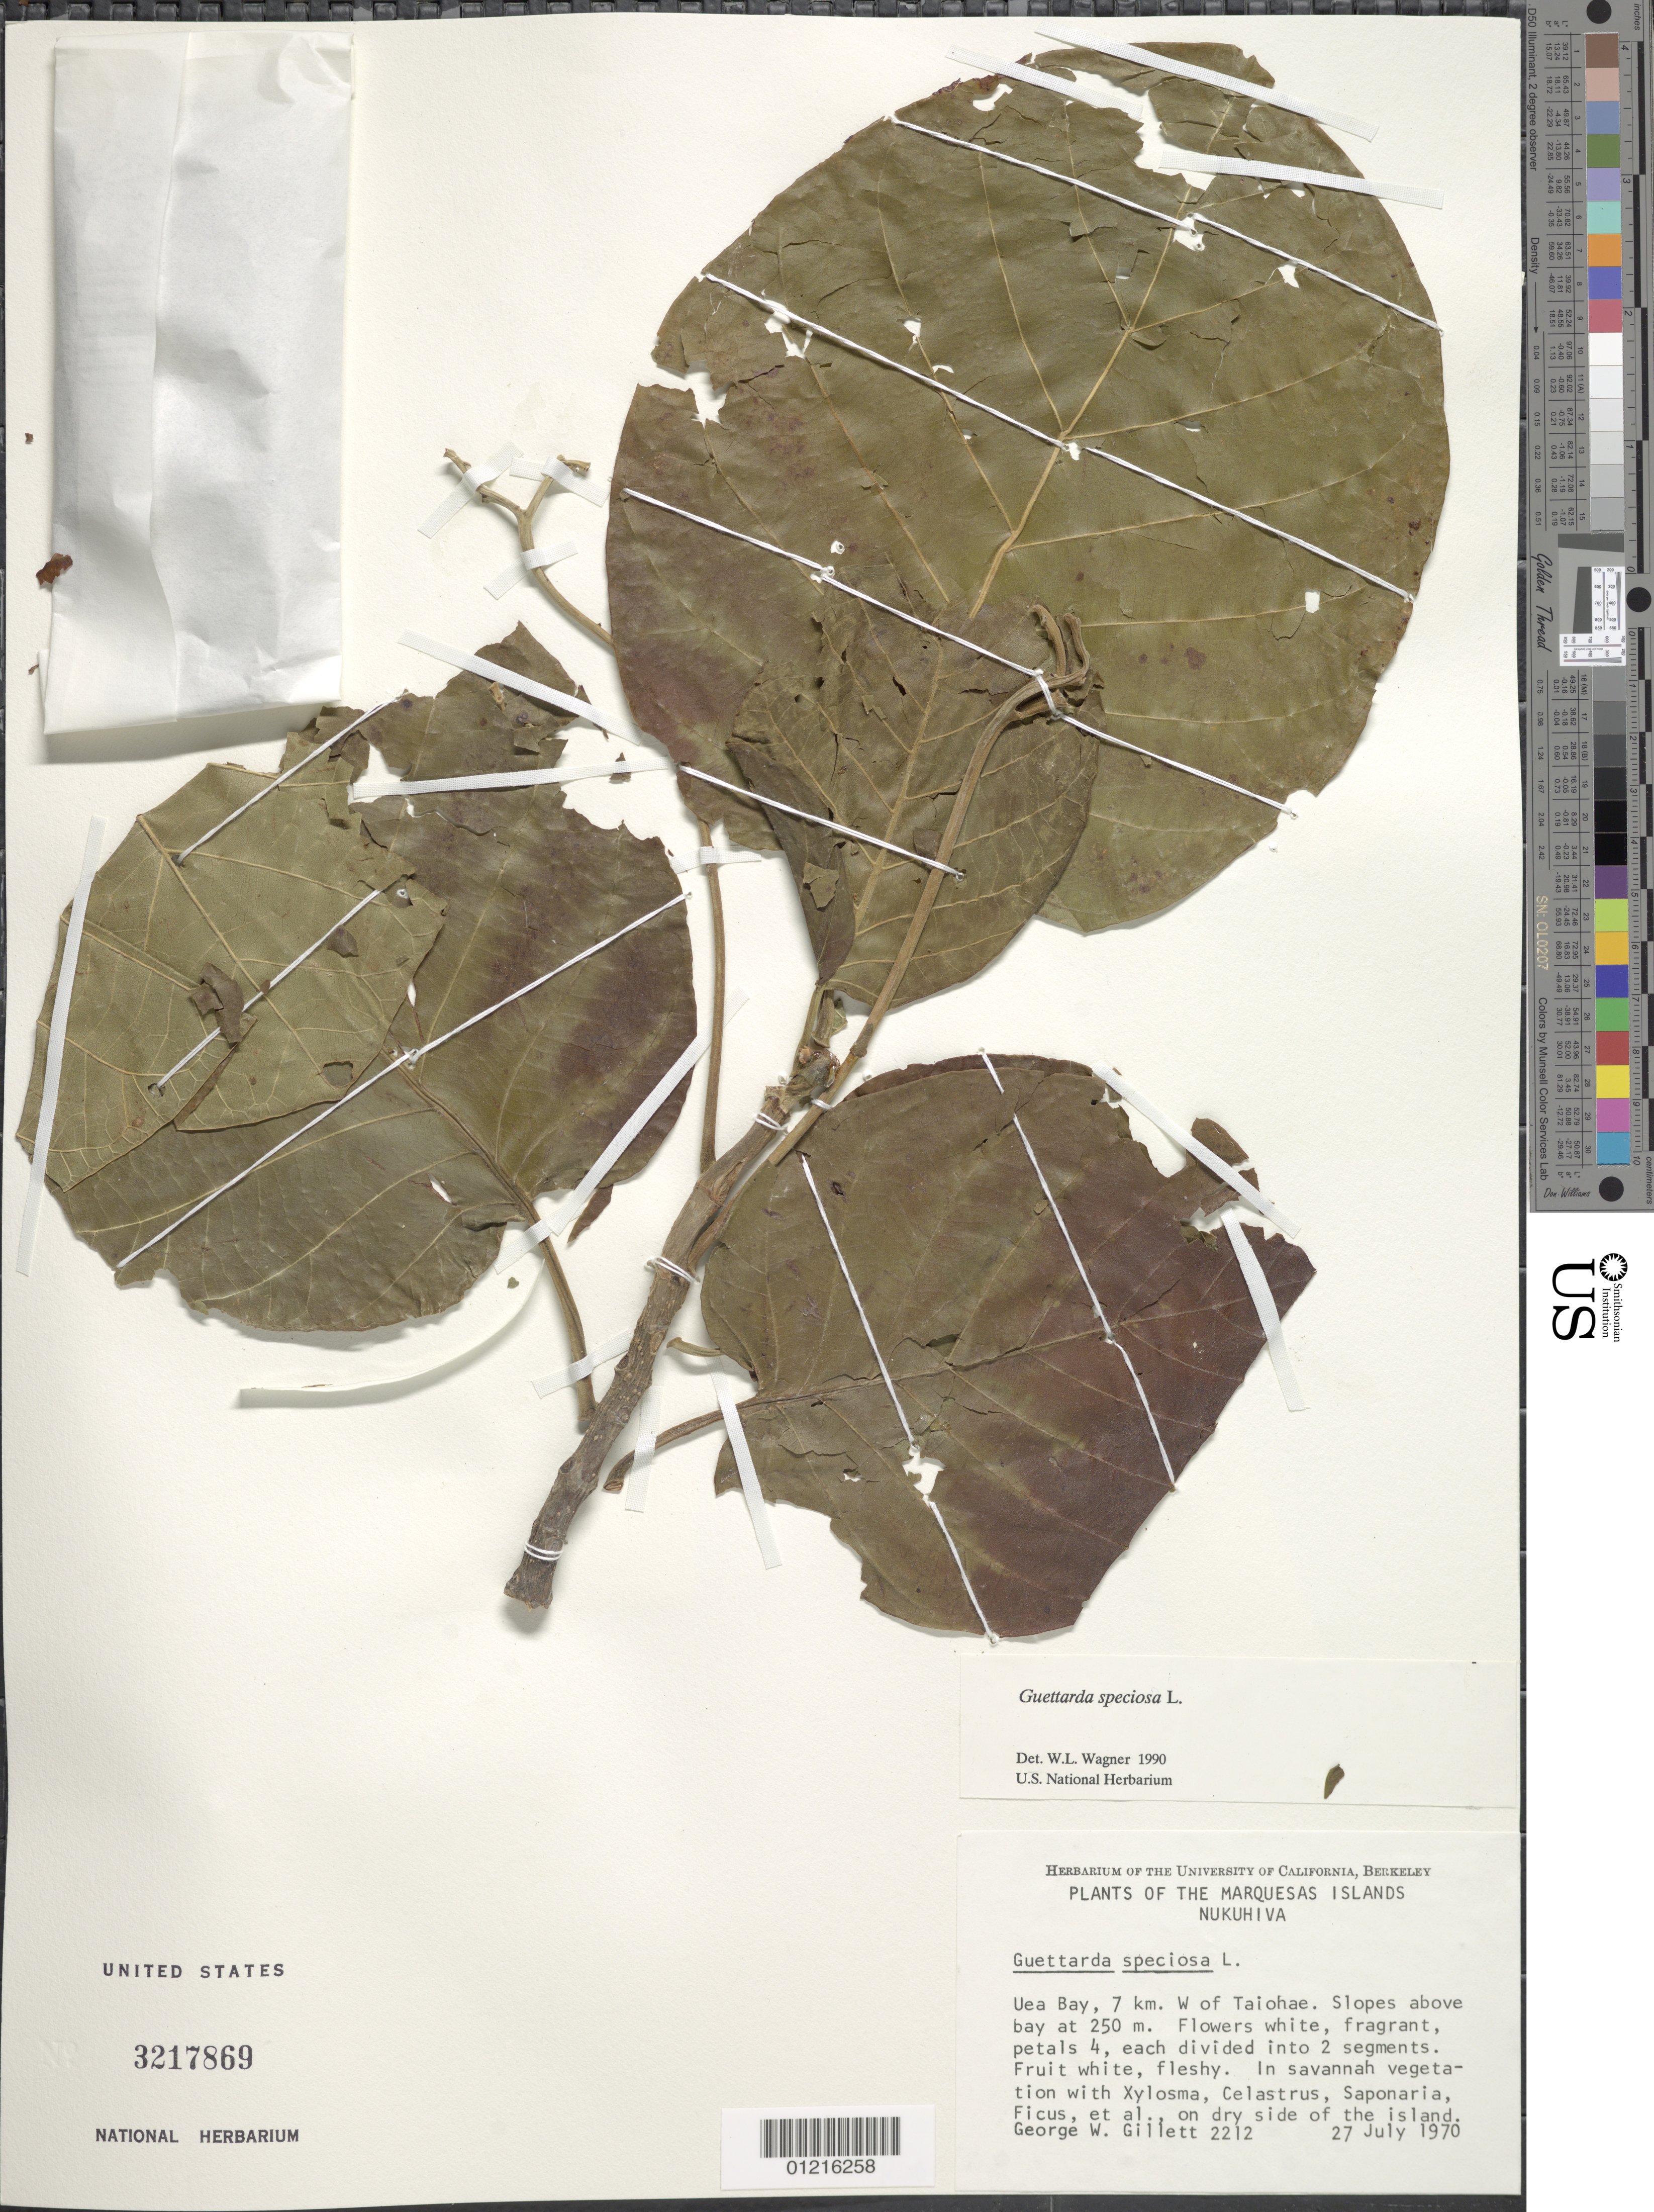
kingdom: Plantae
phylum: Tracheophyta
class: Magnoliopsida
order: Gentianales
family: Rubiaceae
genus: Guettarda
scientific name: Guettarda speciosa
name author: L.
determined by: Wagner, W. L., (BOT), Smithsonian Institution - National Museum of Natural History (UNITED STATES)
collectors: G. Gillett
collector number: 2212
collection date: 1970-07-27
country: French Polynesia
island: Nuku Hiva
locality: Uea Bay, 7 km W of Taiohae, slopes above bay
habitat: In savannah vegetation of Xylosma, Maytenus, Saponaria, Ficus; on dry side of island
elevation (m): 250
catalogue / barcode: US 3217869